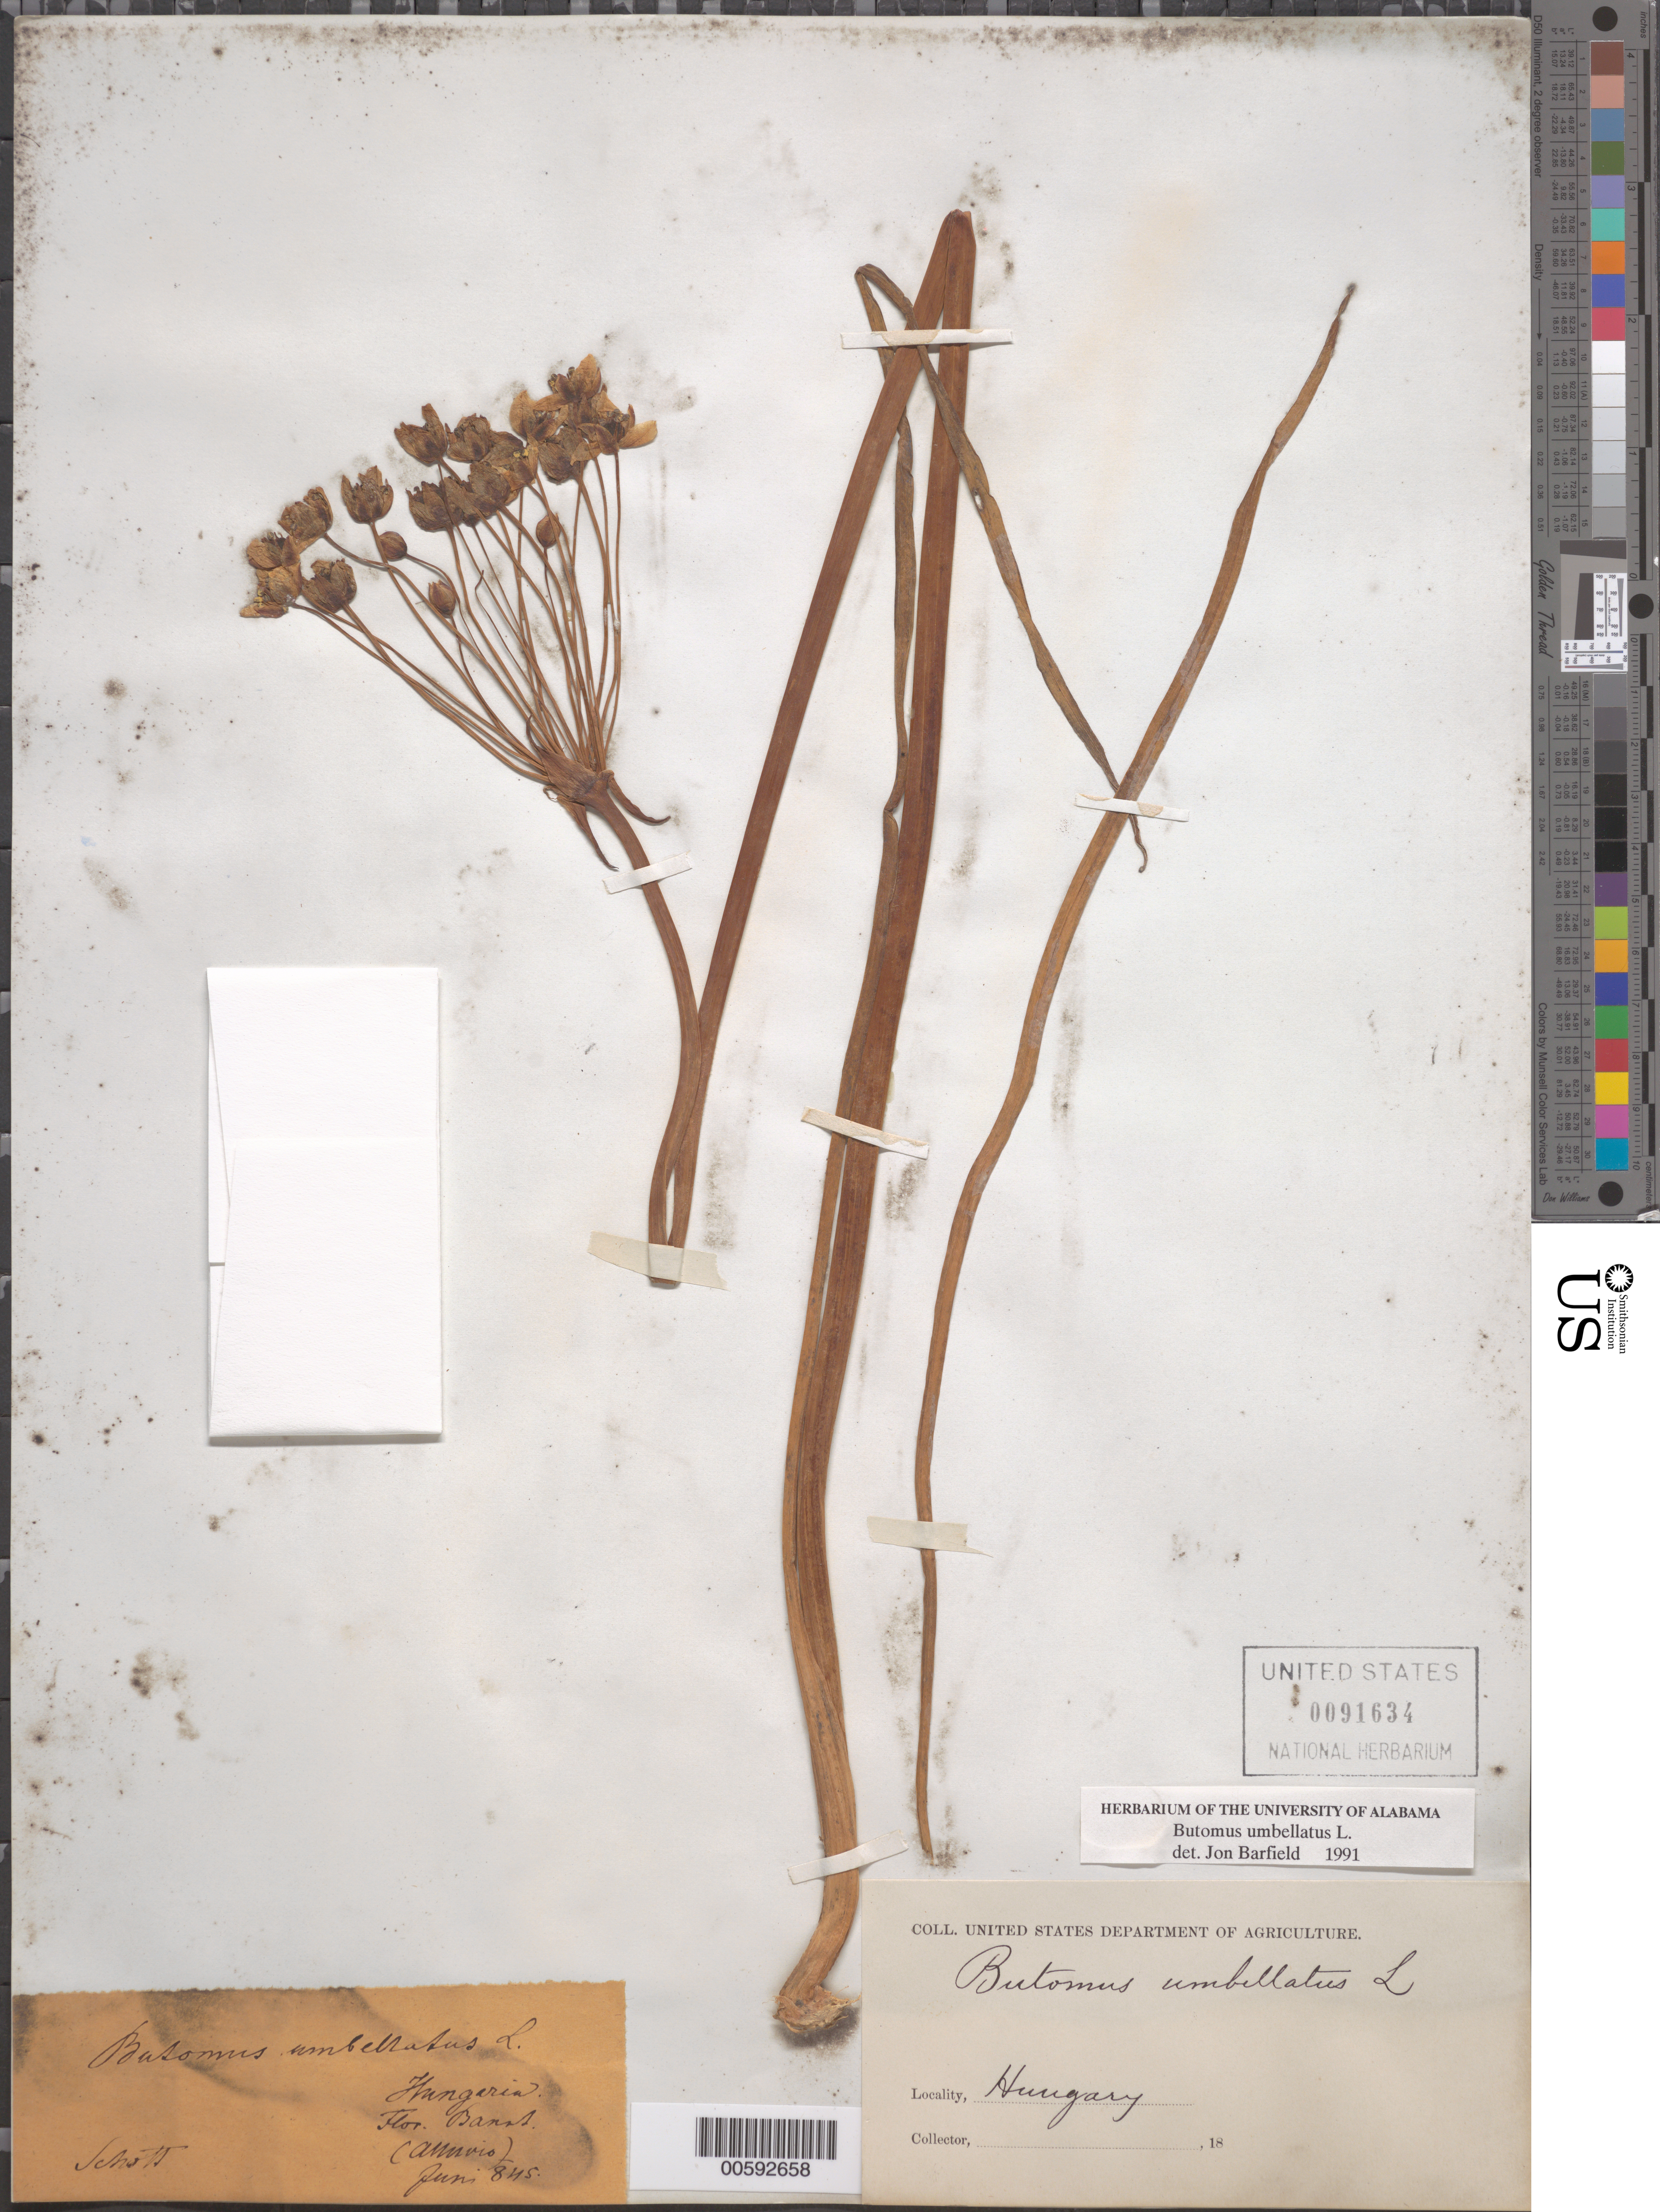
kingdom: Plantae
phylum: Chlorophyta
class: Ulvophyceae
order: Ulvales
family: Ulvaceae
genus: Ulva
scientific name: Ulva clathrata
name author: (Roth) C. Agardh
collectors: Schott, --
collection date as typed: Jun 1845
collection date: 1845-06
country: Hungary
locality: Camvio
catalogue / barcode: US 91634